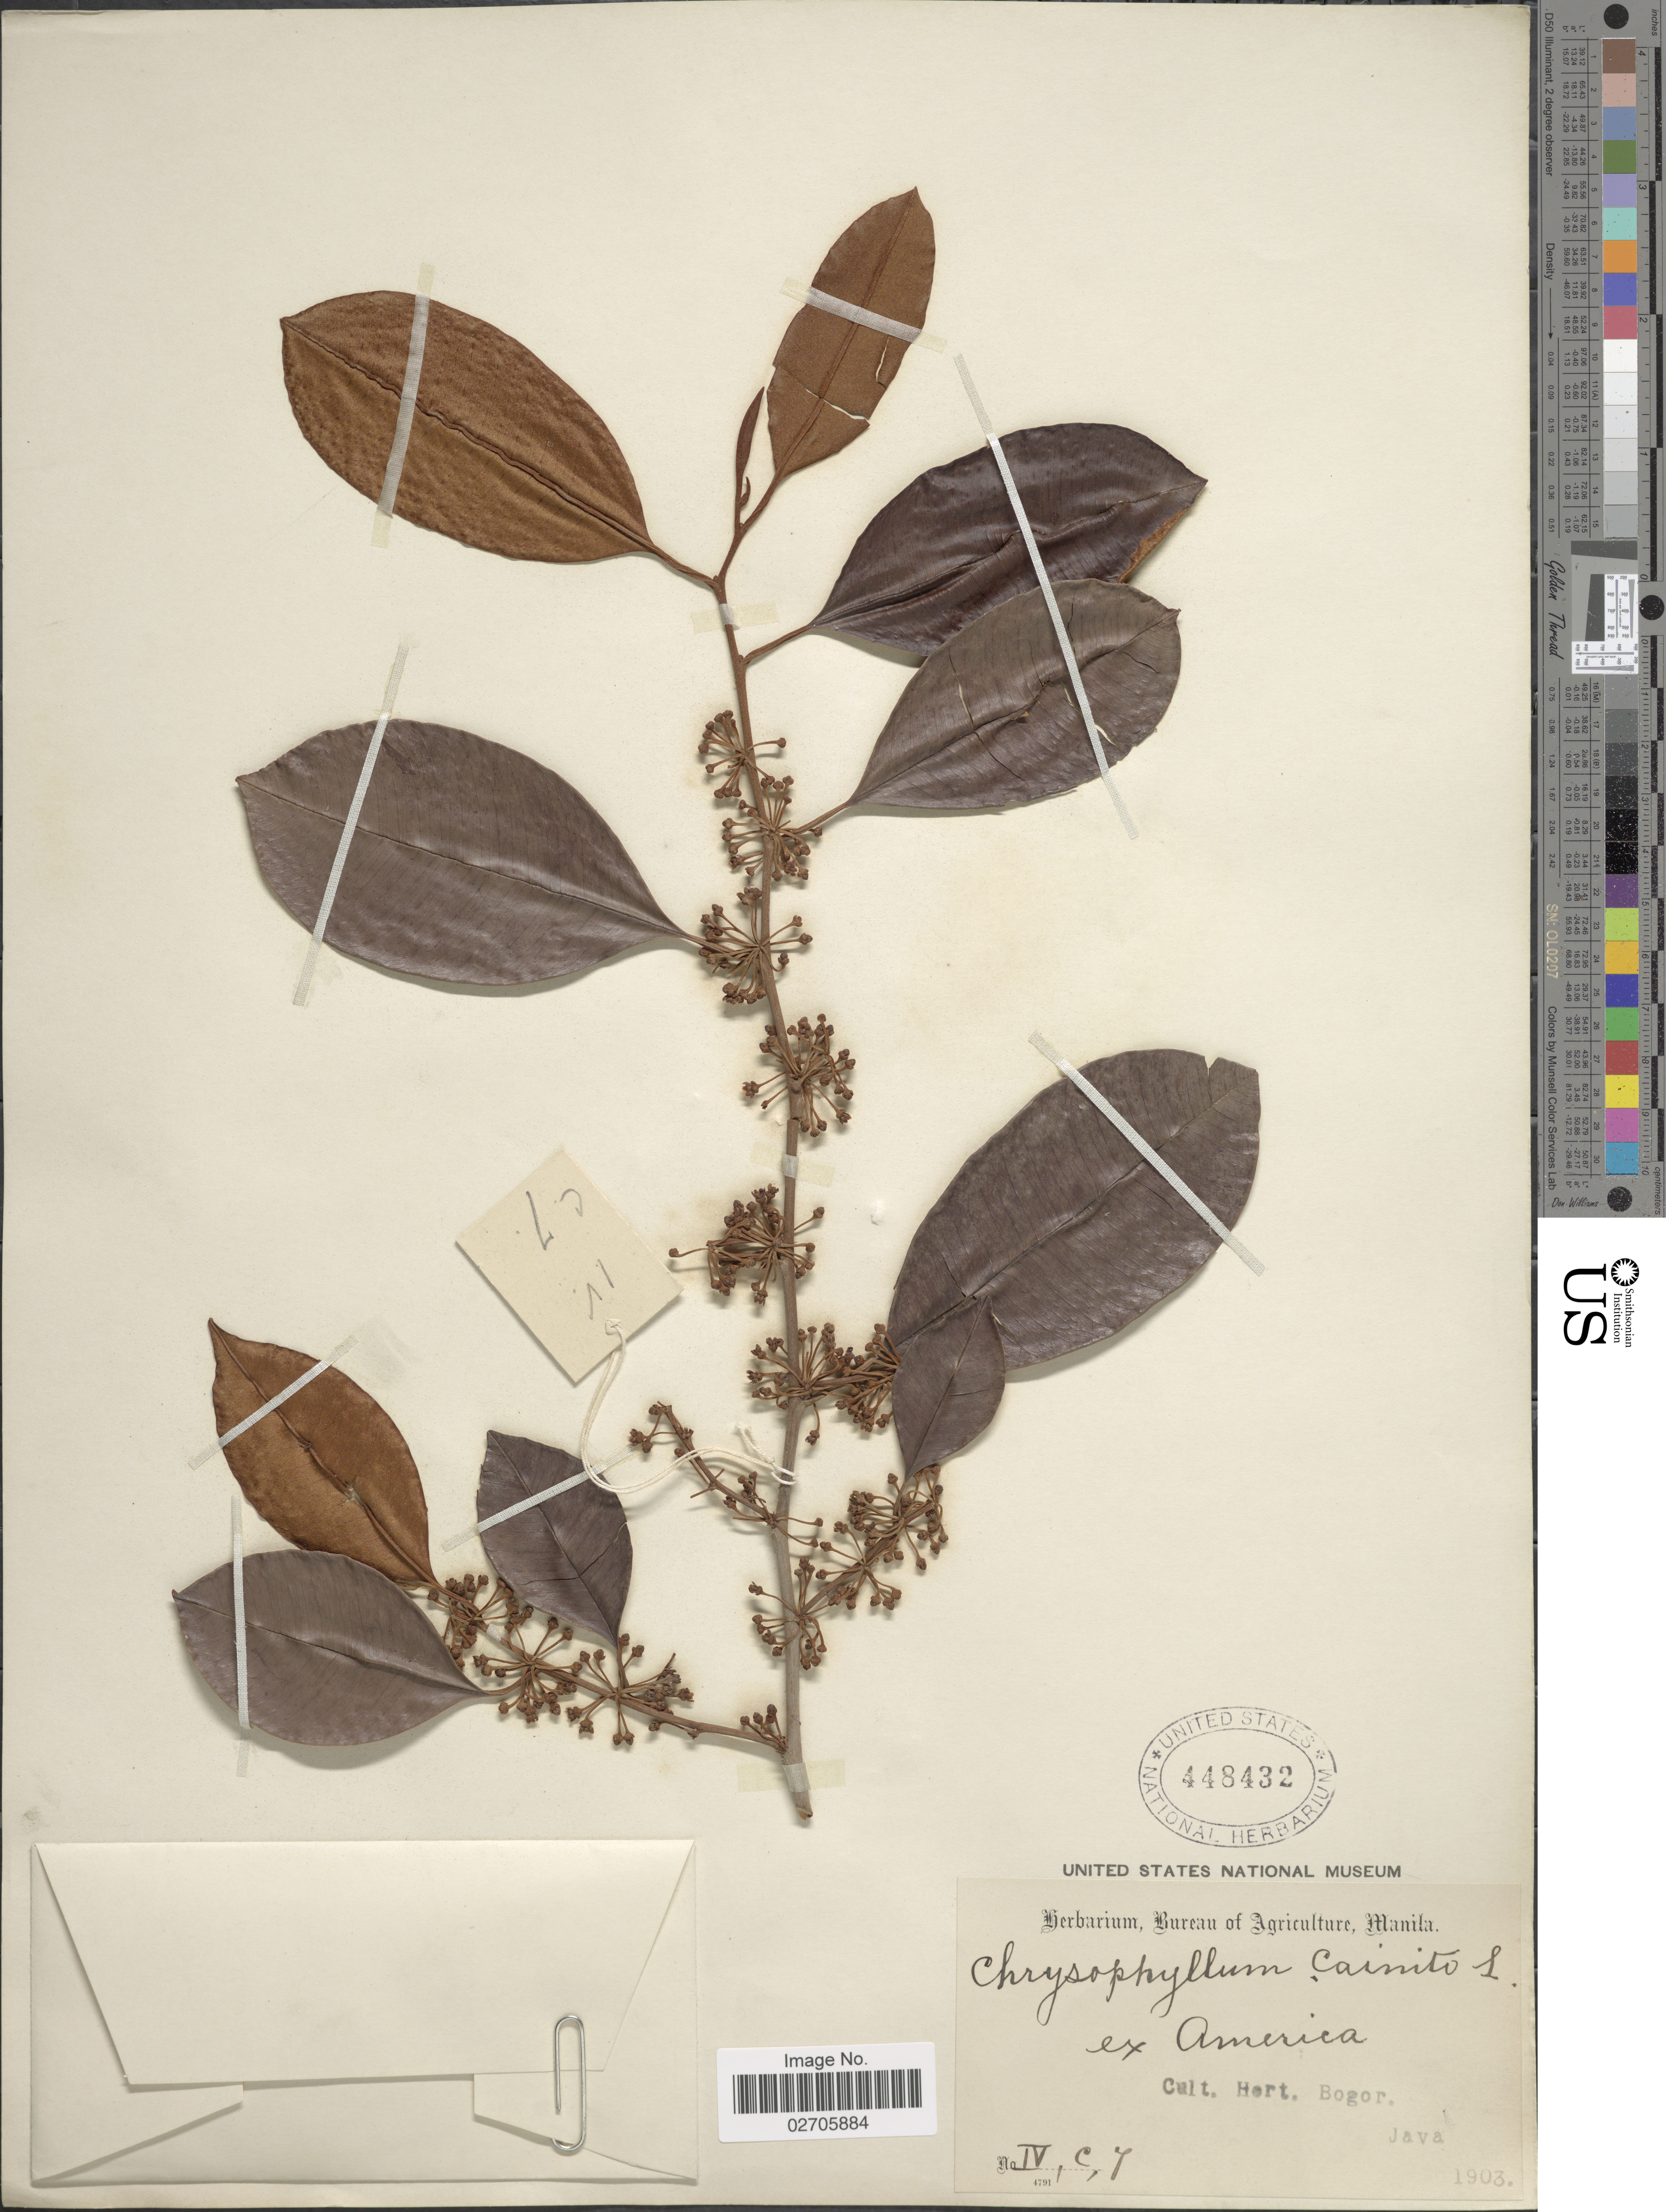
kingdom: Plantae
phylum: Tracheophyta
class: Magnoliopsida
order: Ericales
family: Sapotaceae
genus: Chrysophyllum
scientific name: Chrysophyllum cainito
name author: L.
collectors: Ex herb. Bureau of Government Laboratories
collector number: IV, C, 7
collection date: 1903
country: Indonesia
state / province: Java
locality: Ex America, Cult. Hort Bogor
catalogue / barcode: US 448432